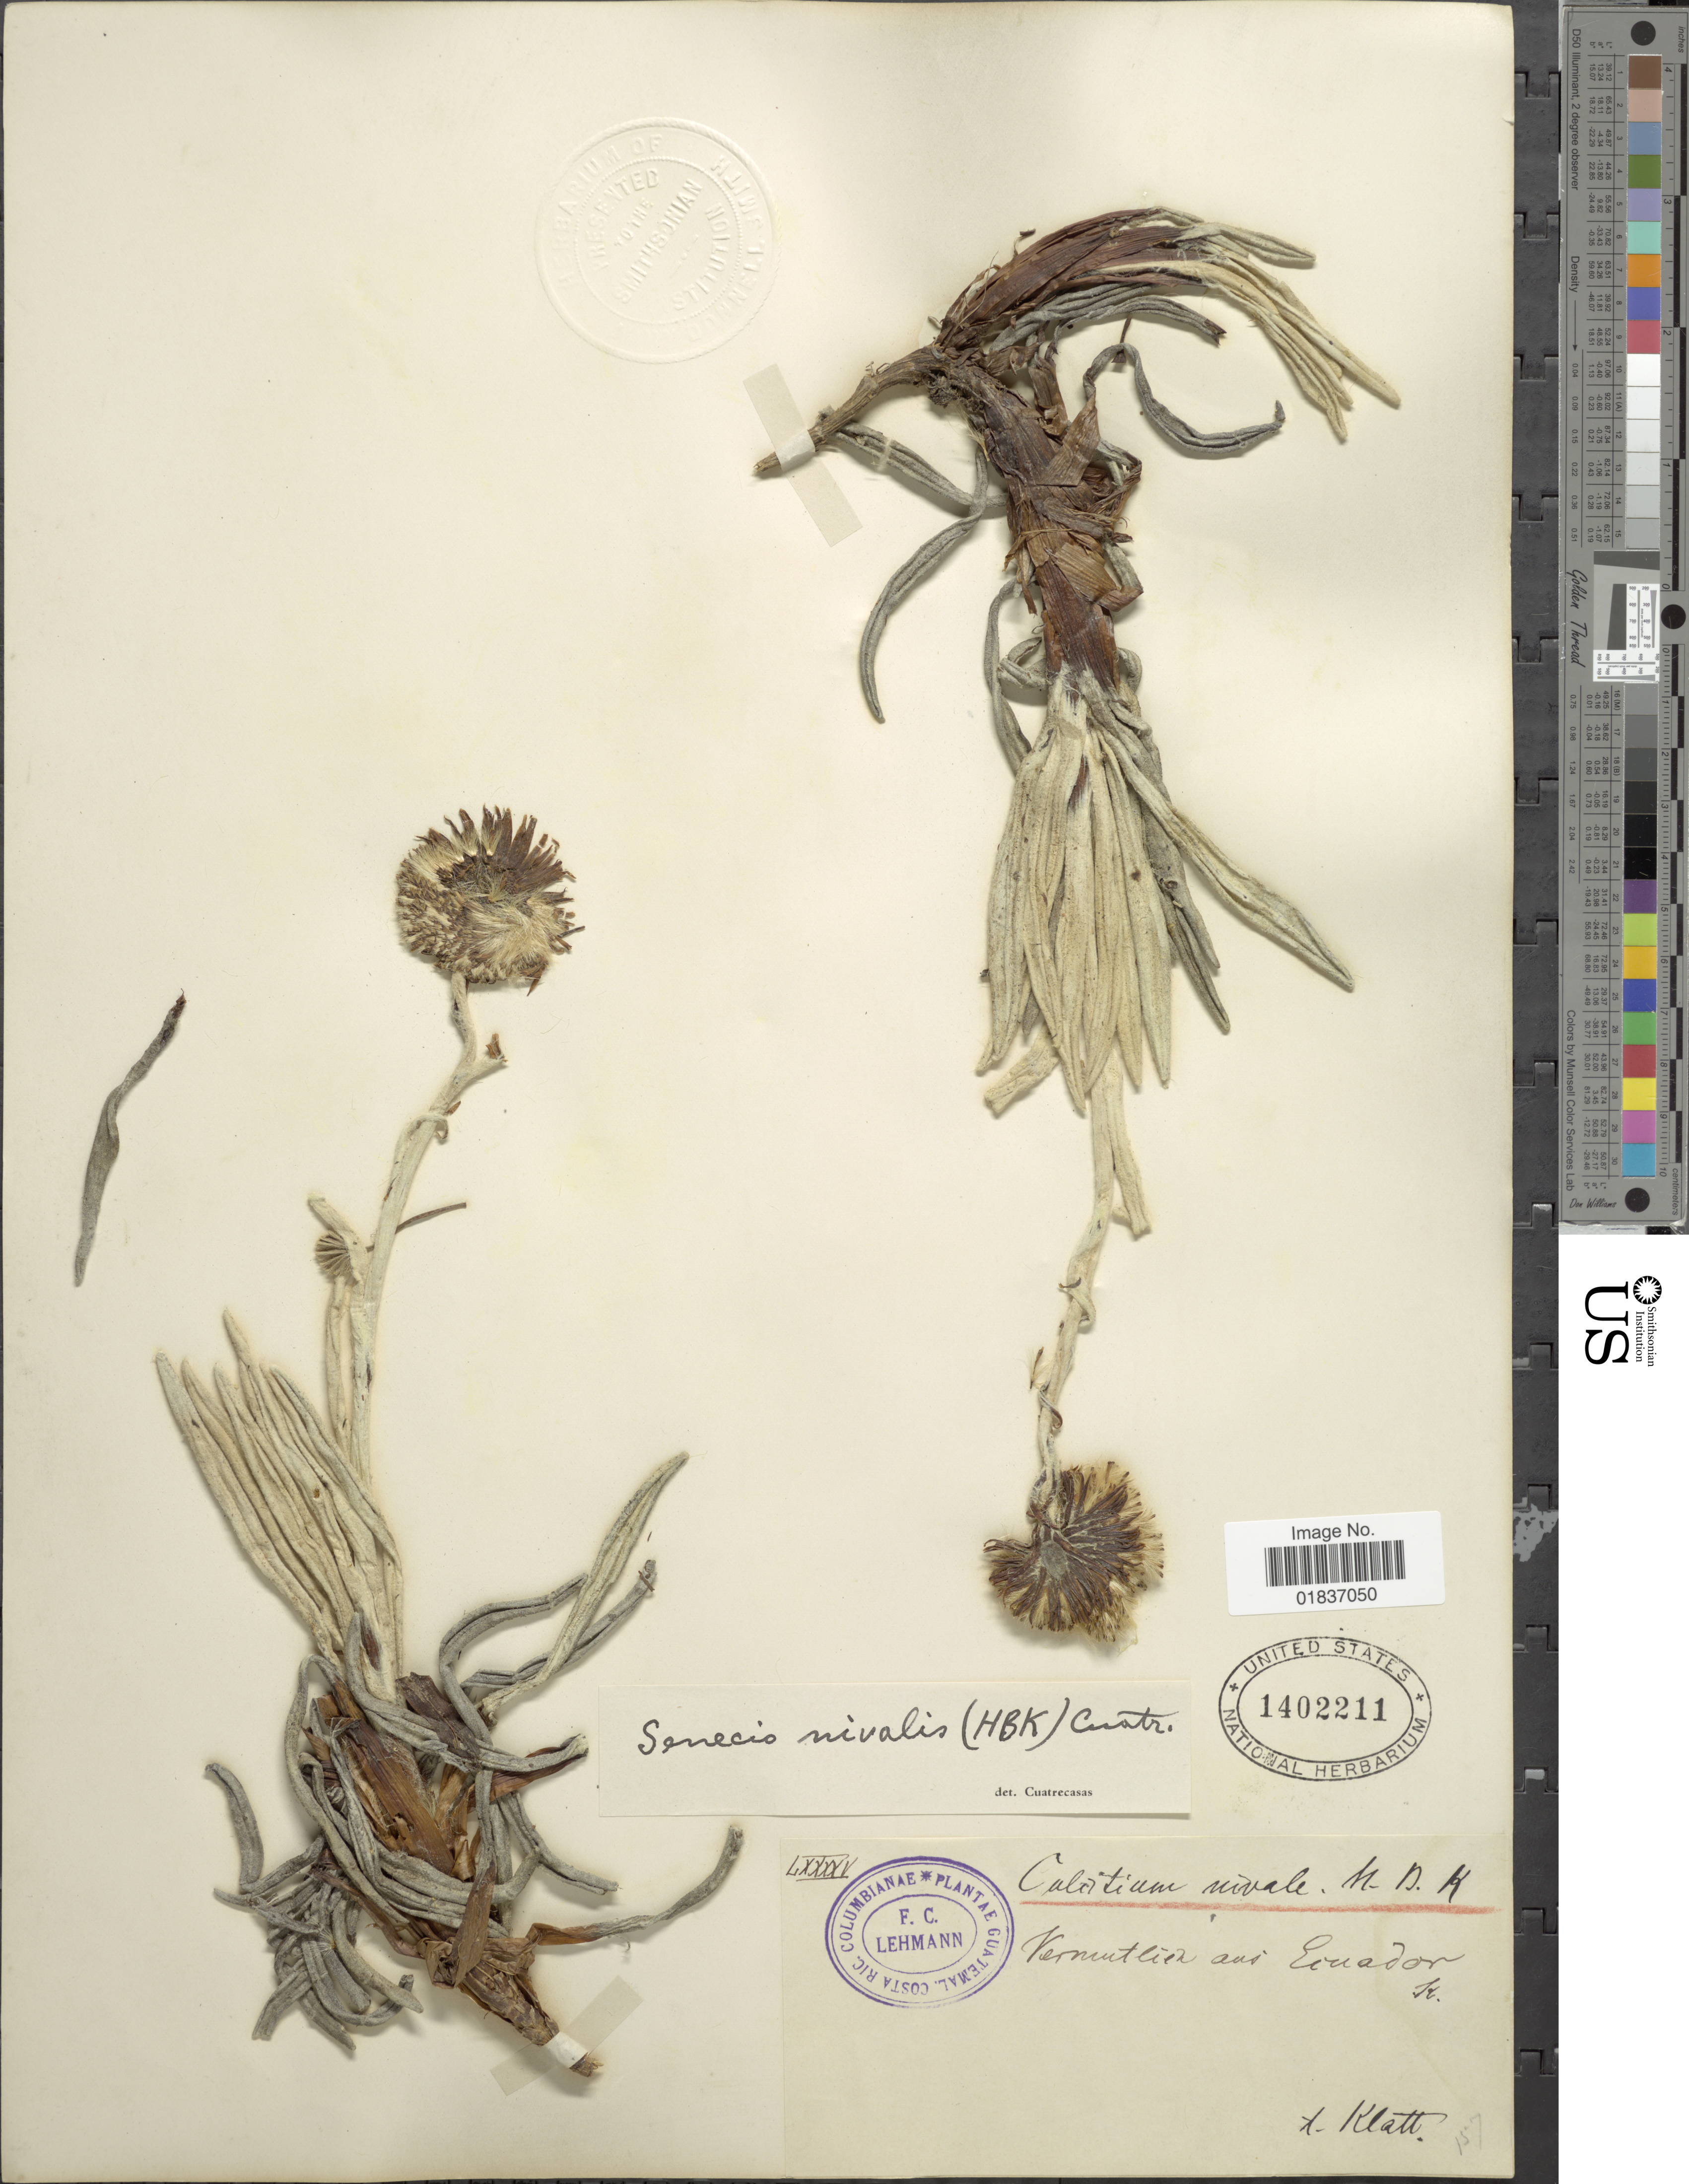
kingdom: Plantae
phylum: Tracheophyta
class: Magnoliopsida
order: Asterales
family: Asteraceae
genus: Senecio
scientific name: Senecio nivalis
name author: (Kunth) Cuatrec.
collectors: F. C. Lehmann & A. Klatt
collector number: LXXXXV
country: Ecuador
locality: Venuitier aui Ecuador [interpreted]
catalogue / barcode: US 1402211